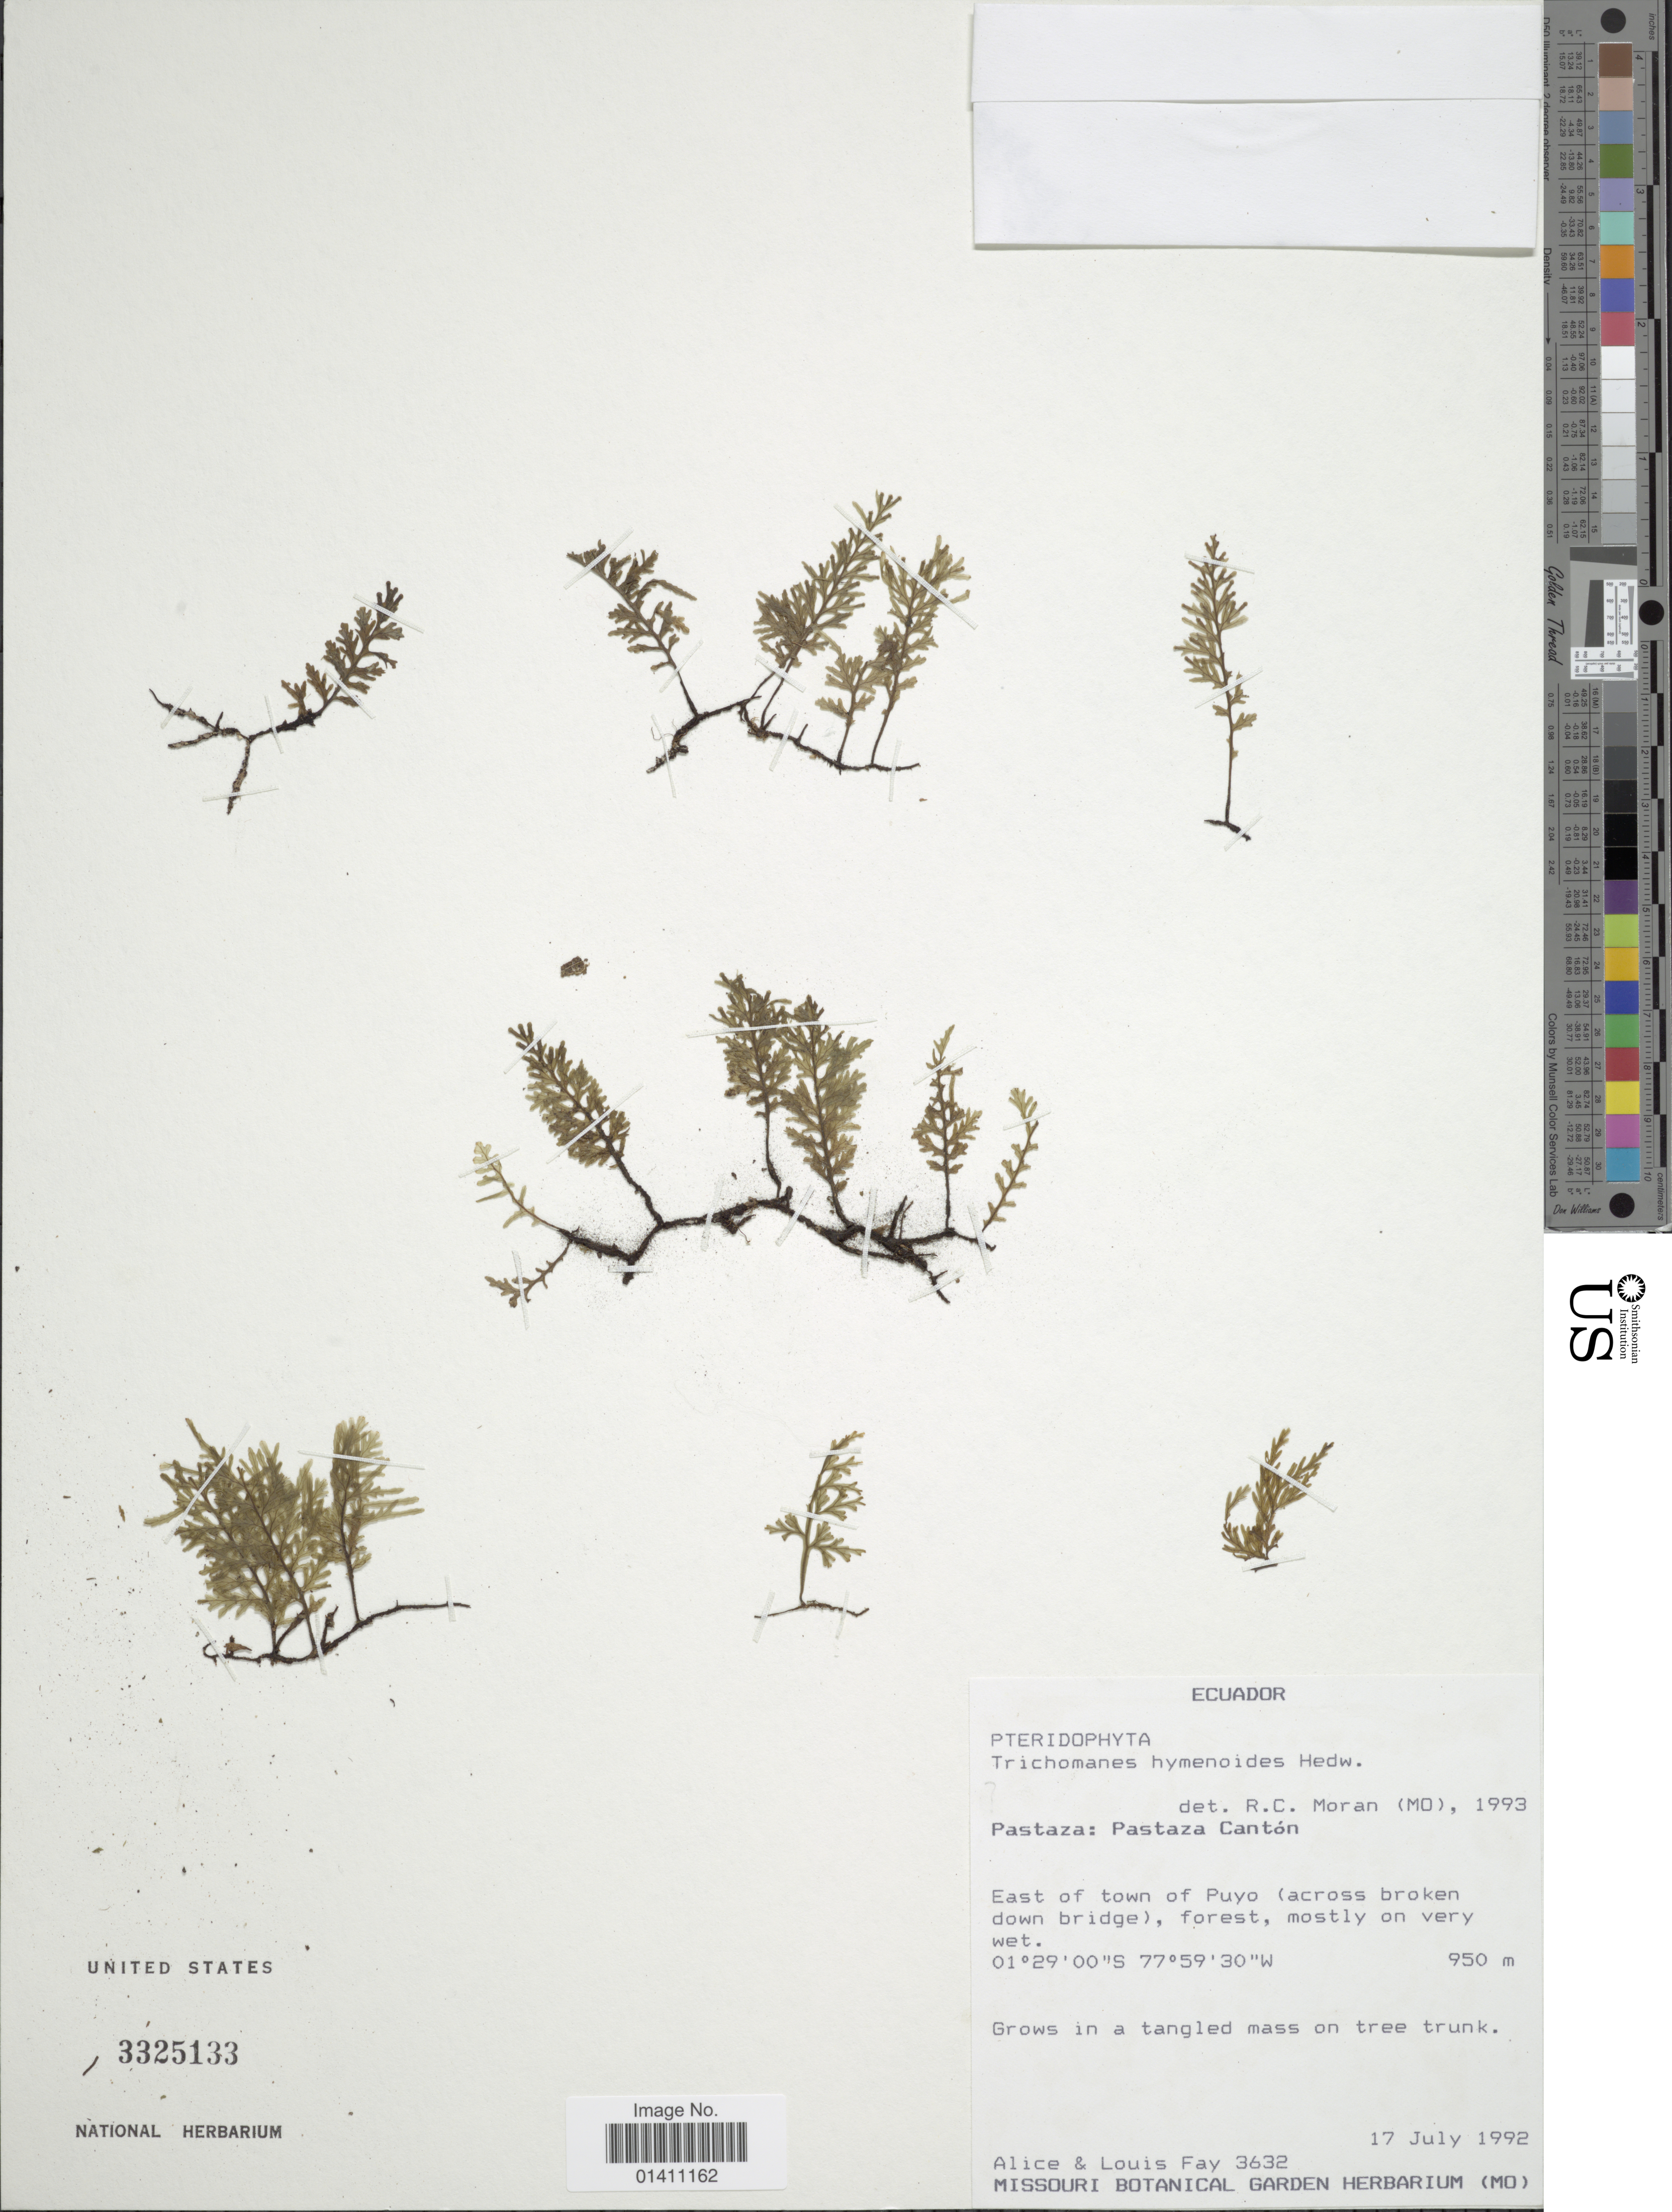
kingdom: Plantae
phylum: Tracheophyta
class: Polypodiopsida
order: Hymenophyllales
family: Hymenophyllaceae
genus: Didymoglossum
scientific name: Didymoglossum hymenoides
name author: (Hedw.) Copel.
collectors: A. Fay & L. Fay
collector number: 3632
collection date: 1992-07-17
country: Ecuador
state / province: Pastaza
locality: Pastaza Canton. East of town of Puyo (across broken down bridge).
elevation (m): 950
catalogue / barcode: US 3325133